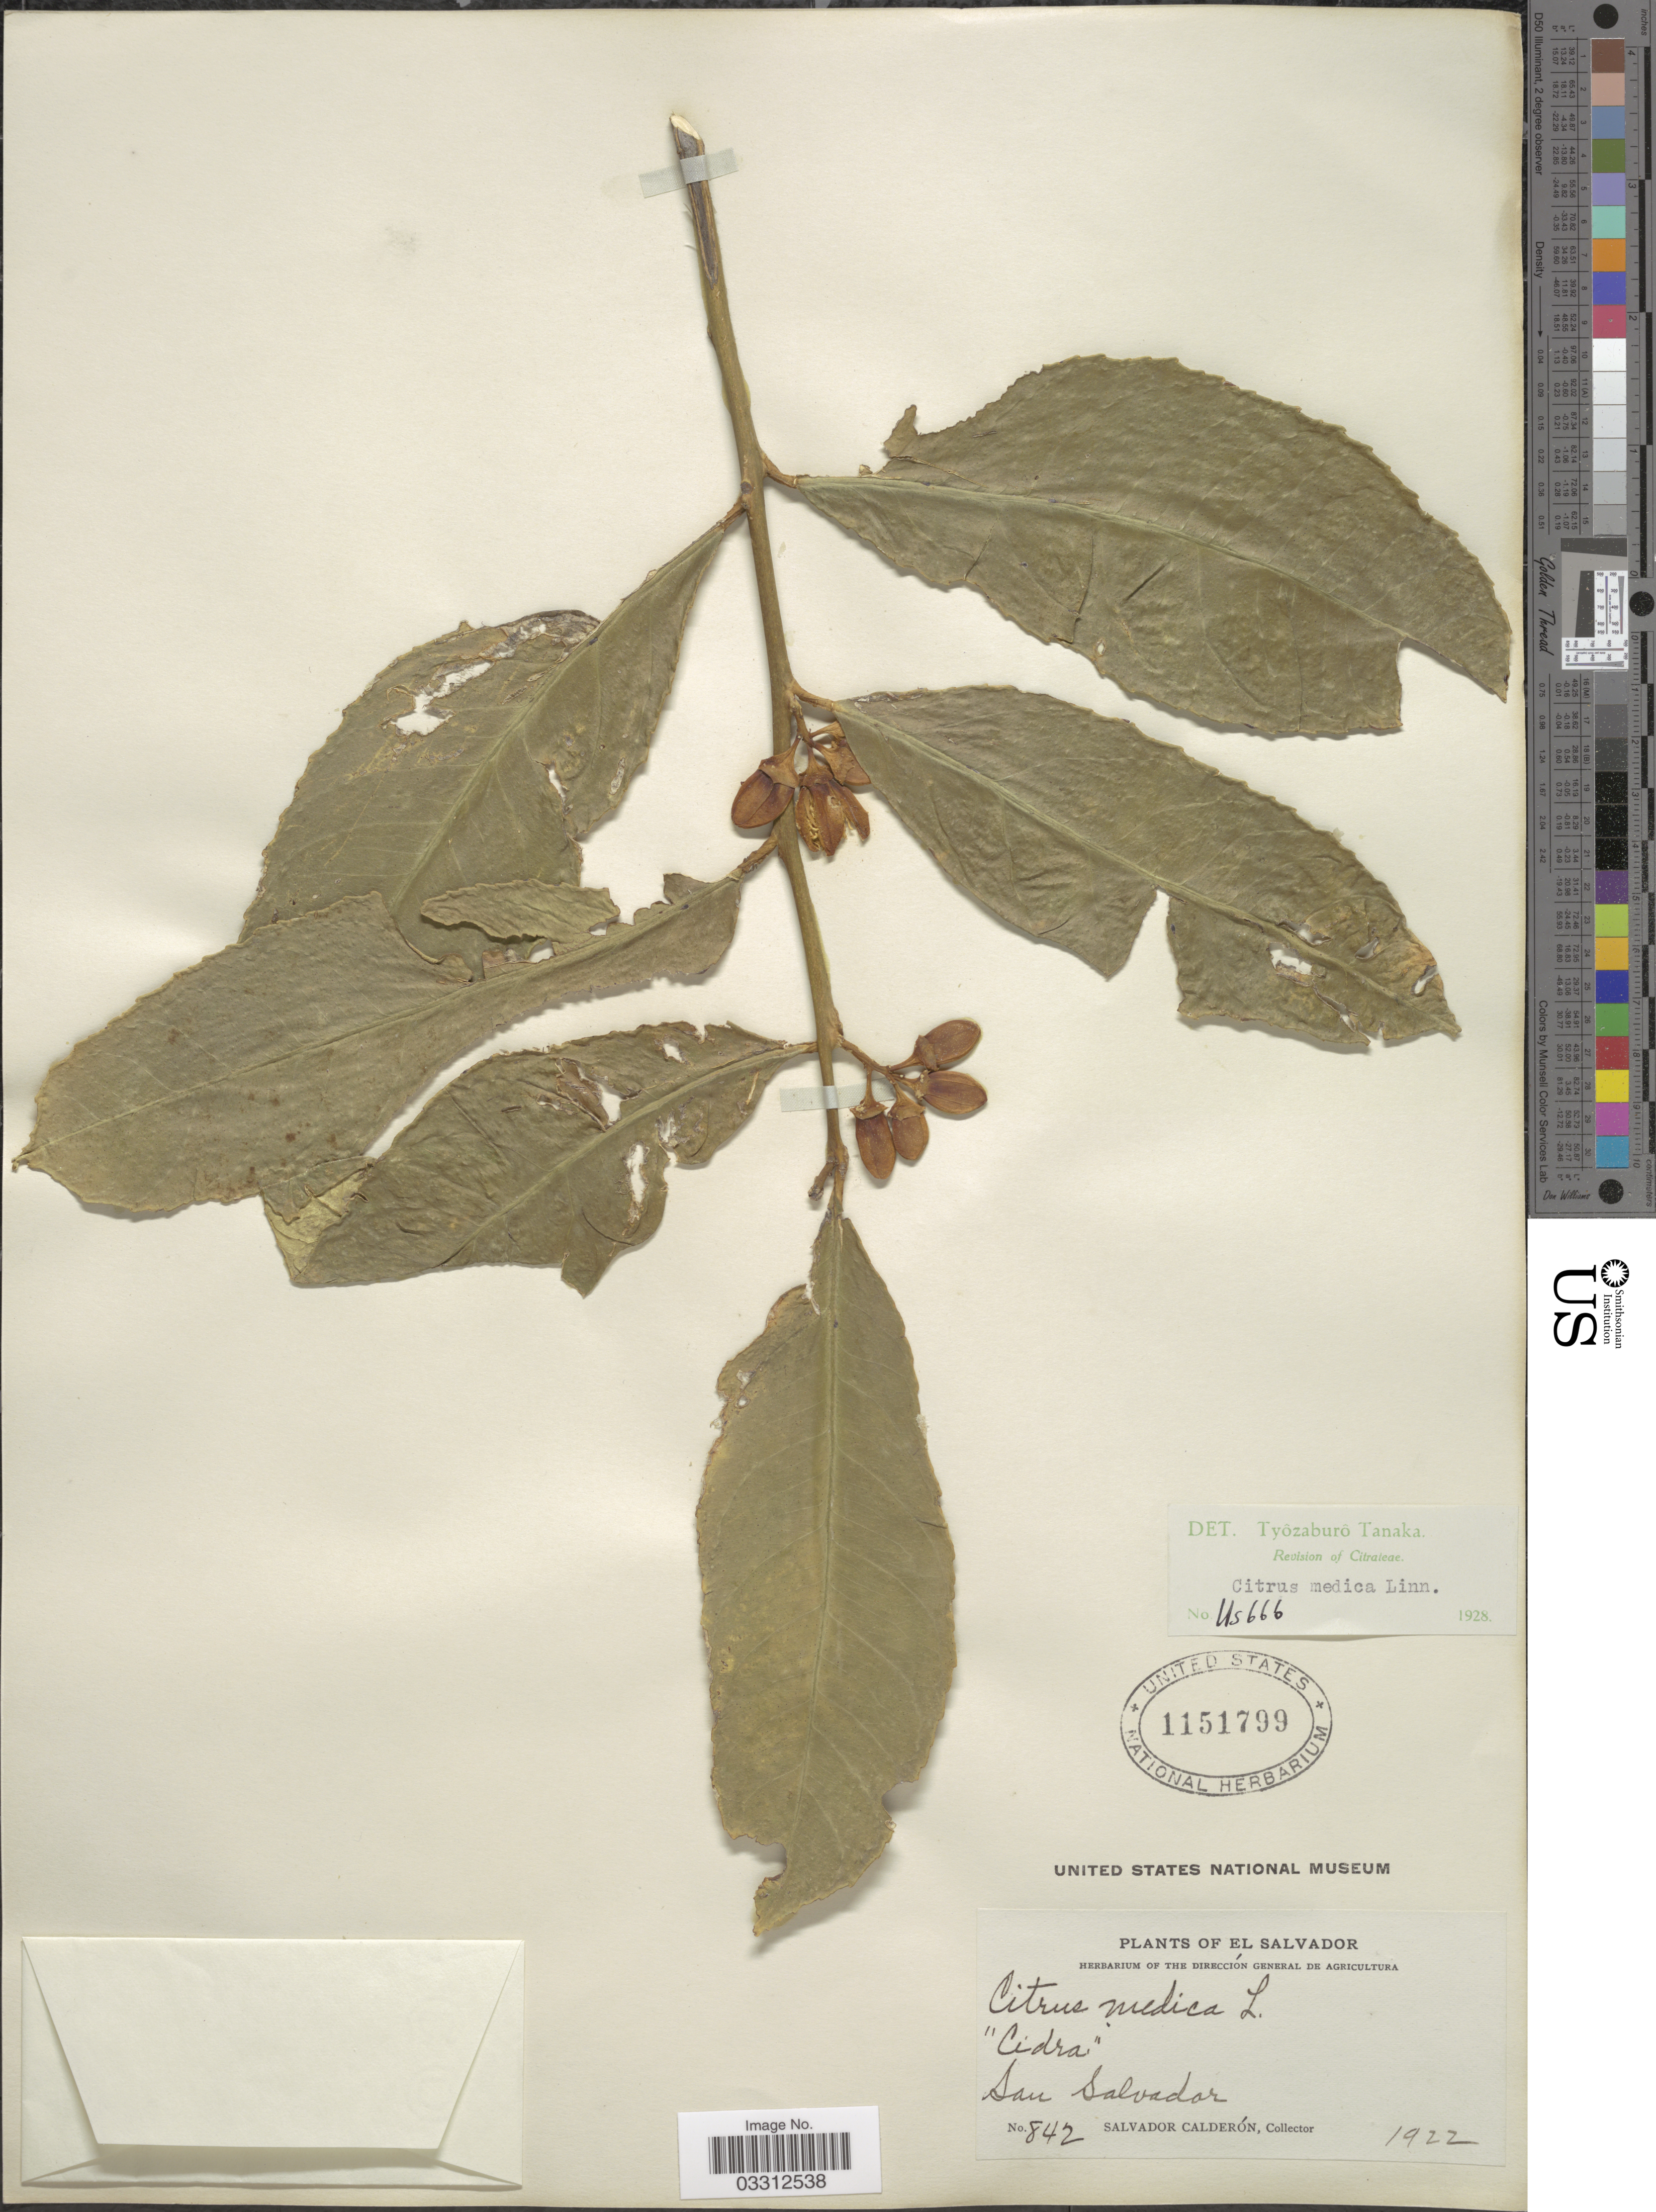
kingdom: Plantae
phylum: Tracheophyta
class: Magnoliopsida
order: Sapindales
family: Rutaceae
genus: Citrus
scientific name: Citrus medica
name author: L.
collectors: S. Calderón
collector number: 842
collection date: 1922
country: El Salvador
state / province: San Salvador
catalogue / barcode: US 1151799